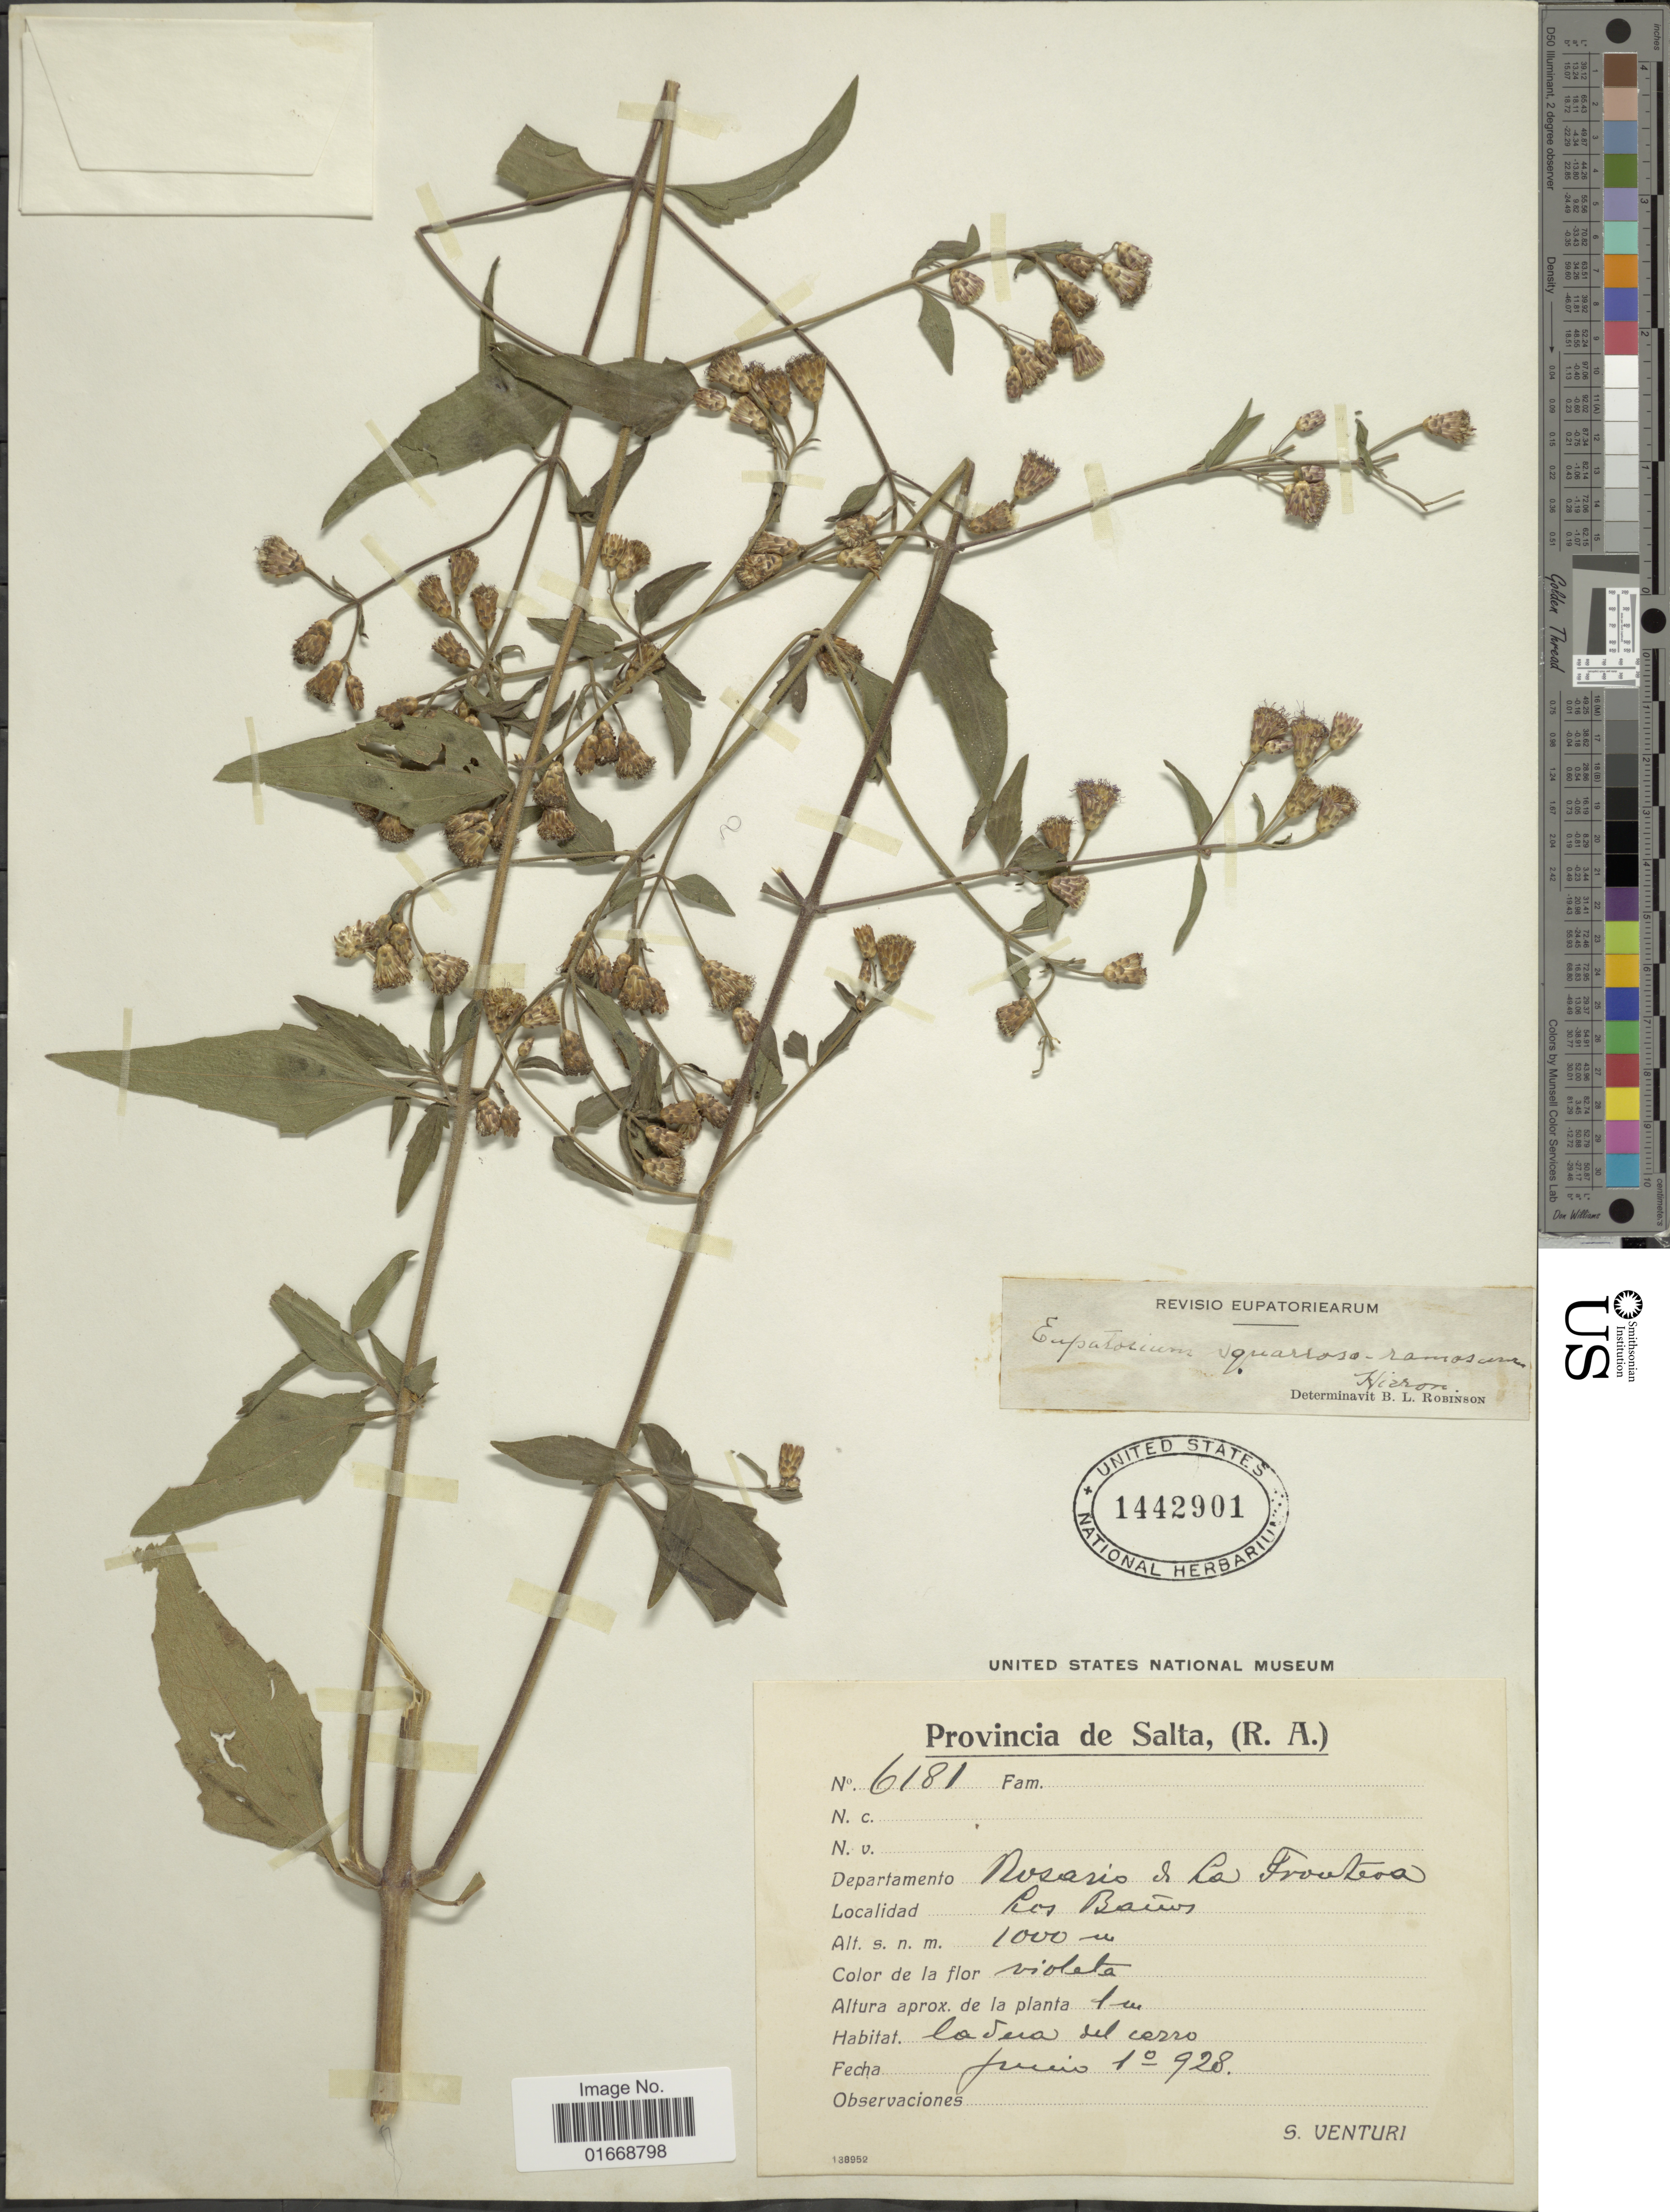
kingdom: Plantae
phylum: Tracheophyta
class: Magnoliopsida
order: Asterales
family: Asteraceae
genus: Chromolaena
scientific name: Chromolaena squarroso-ramosa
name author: (Hieron.) R.M. King & H. Rob.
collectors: S. Venturi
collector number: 6181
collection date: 1928-06-10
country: Argentina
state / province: Salta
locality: Departamento Rosario de La Frontera, Los Banos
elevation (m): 1000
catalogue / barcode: US 1442901